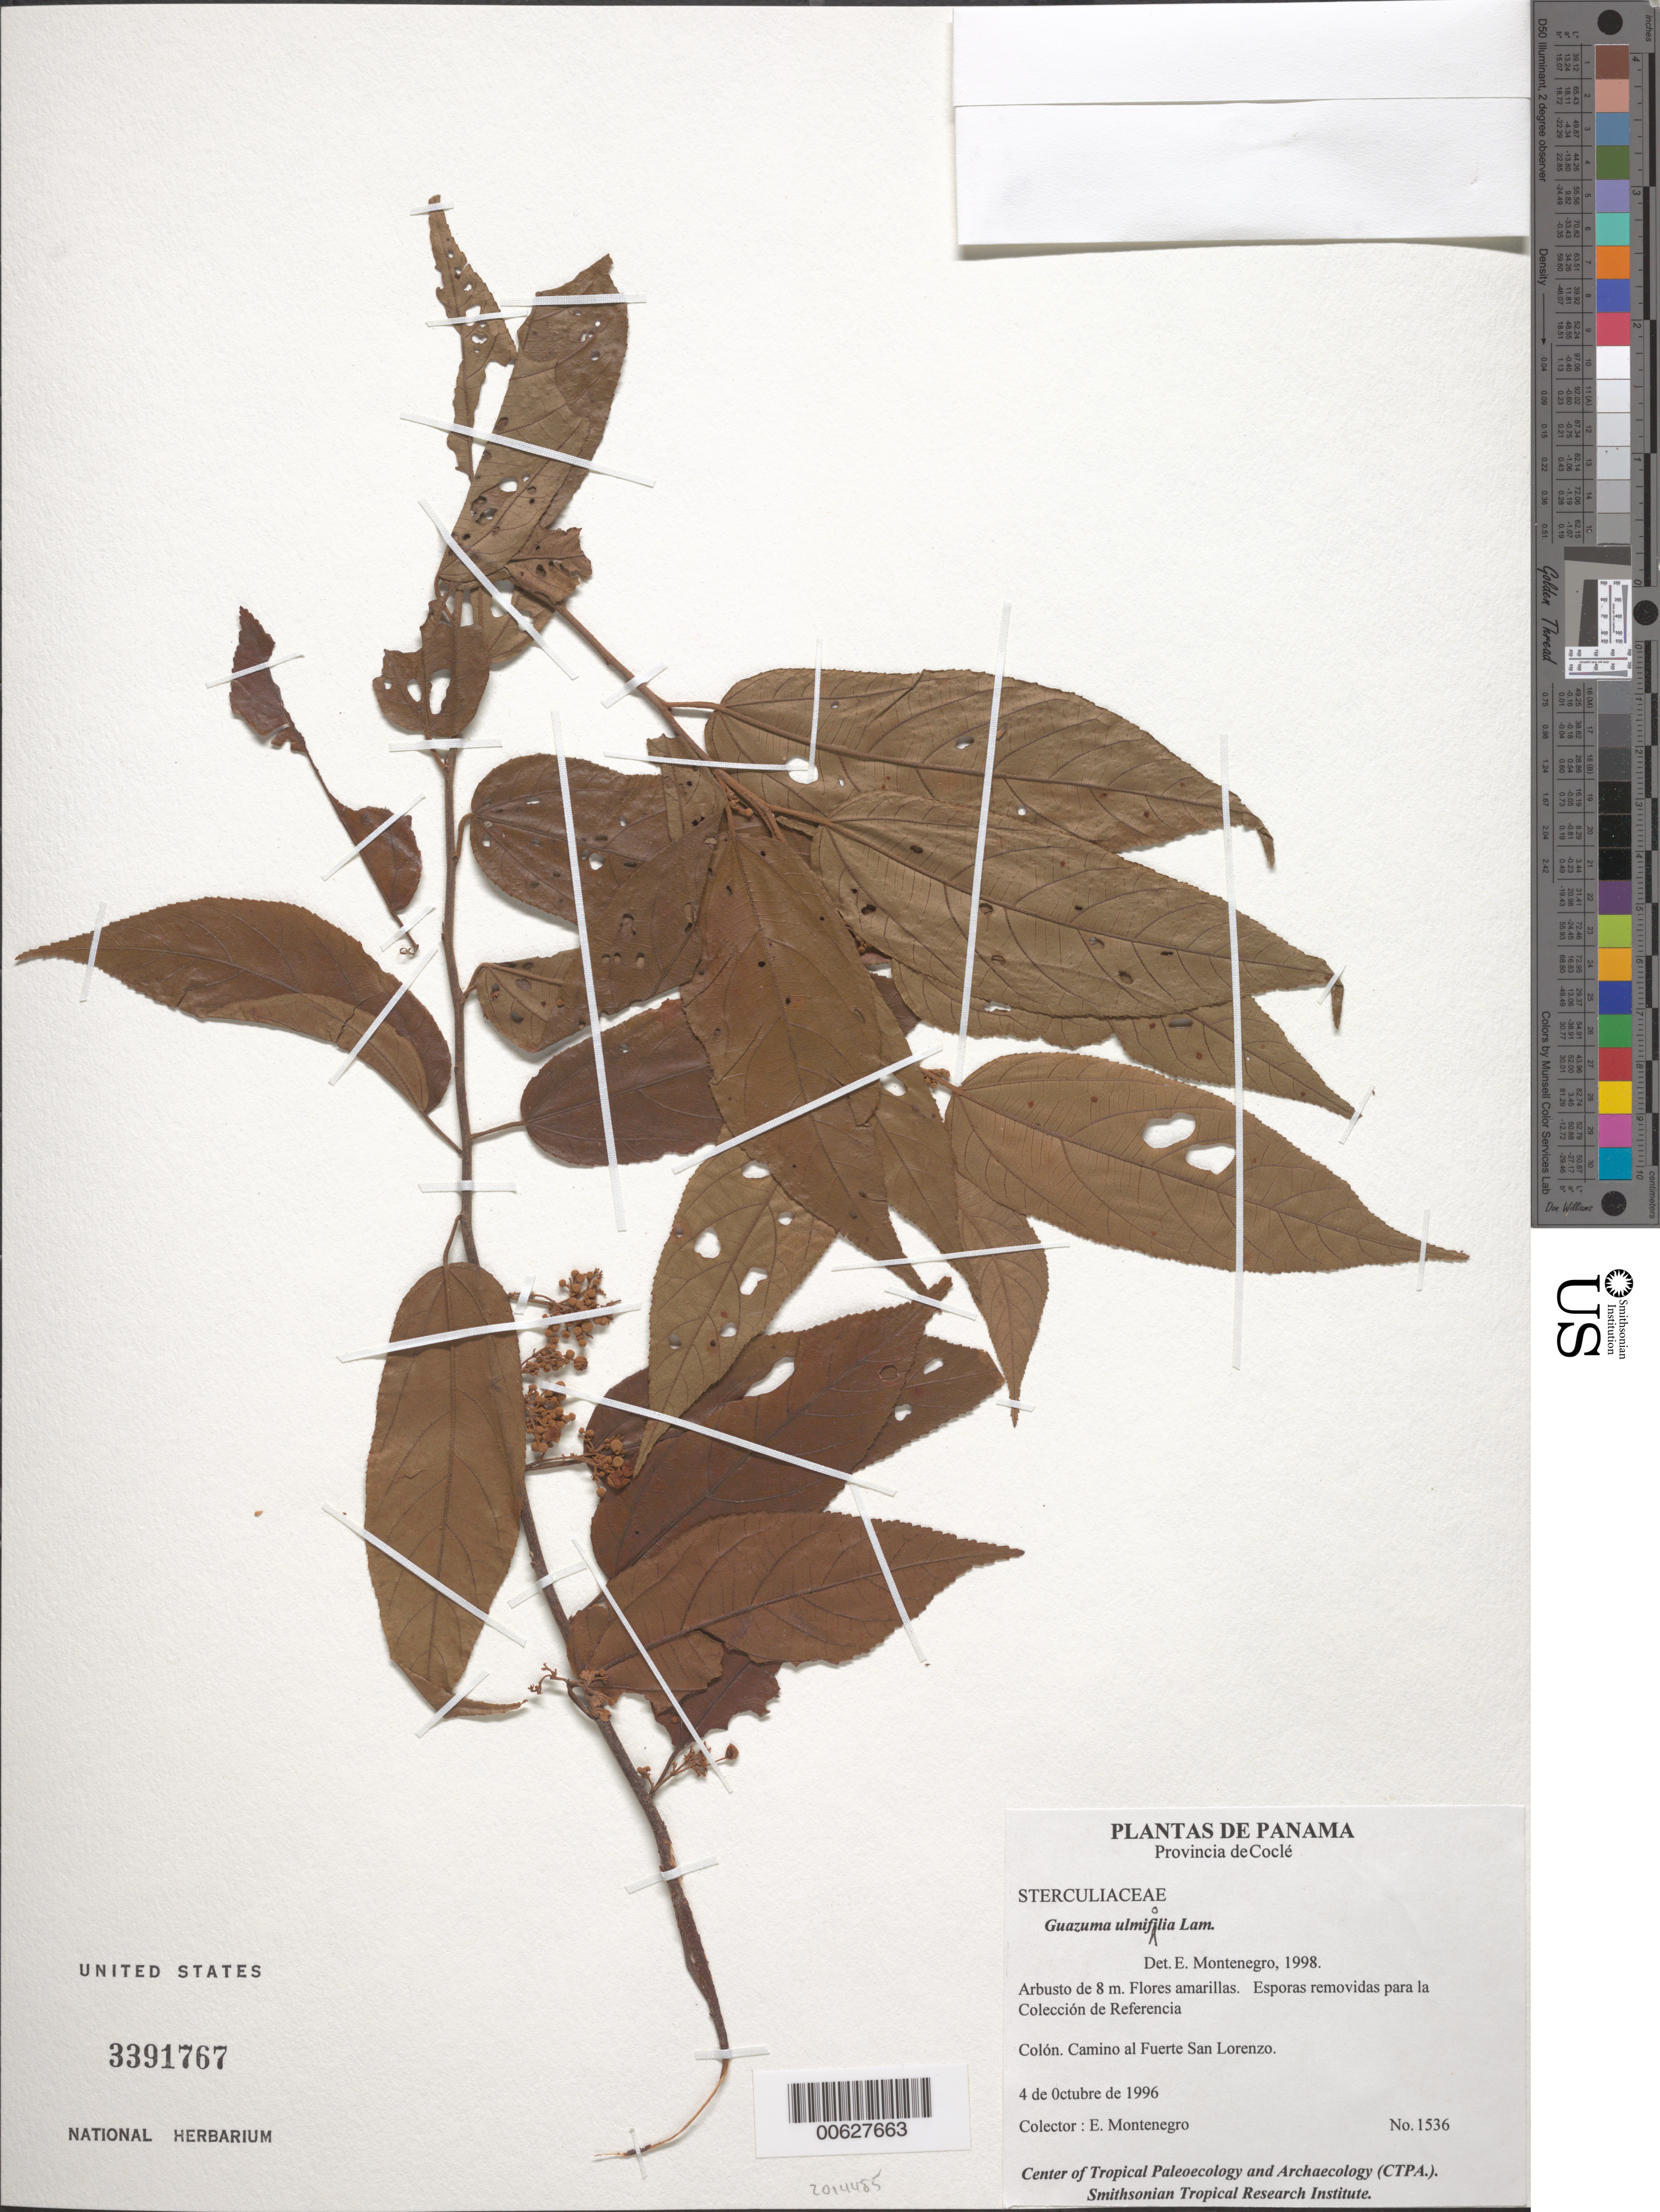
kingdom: Plantae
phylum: Tracheophyta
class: Magnoliopsida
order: Malvales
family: Malvaceae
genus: Guazuma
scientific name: Guazuma ulmifolia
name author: Lam.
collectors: E. Montenegro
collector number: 1536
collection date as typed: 04 Oct 1996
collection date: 1996-10-04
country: Panama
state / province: Colón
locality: Colón, Camino al Fuerte San Lorenzo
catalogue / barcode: US 3391767